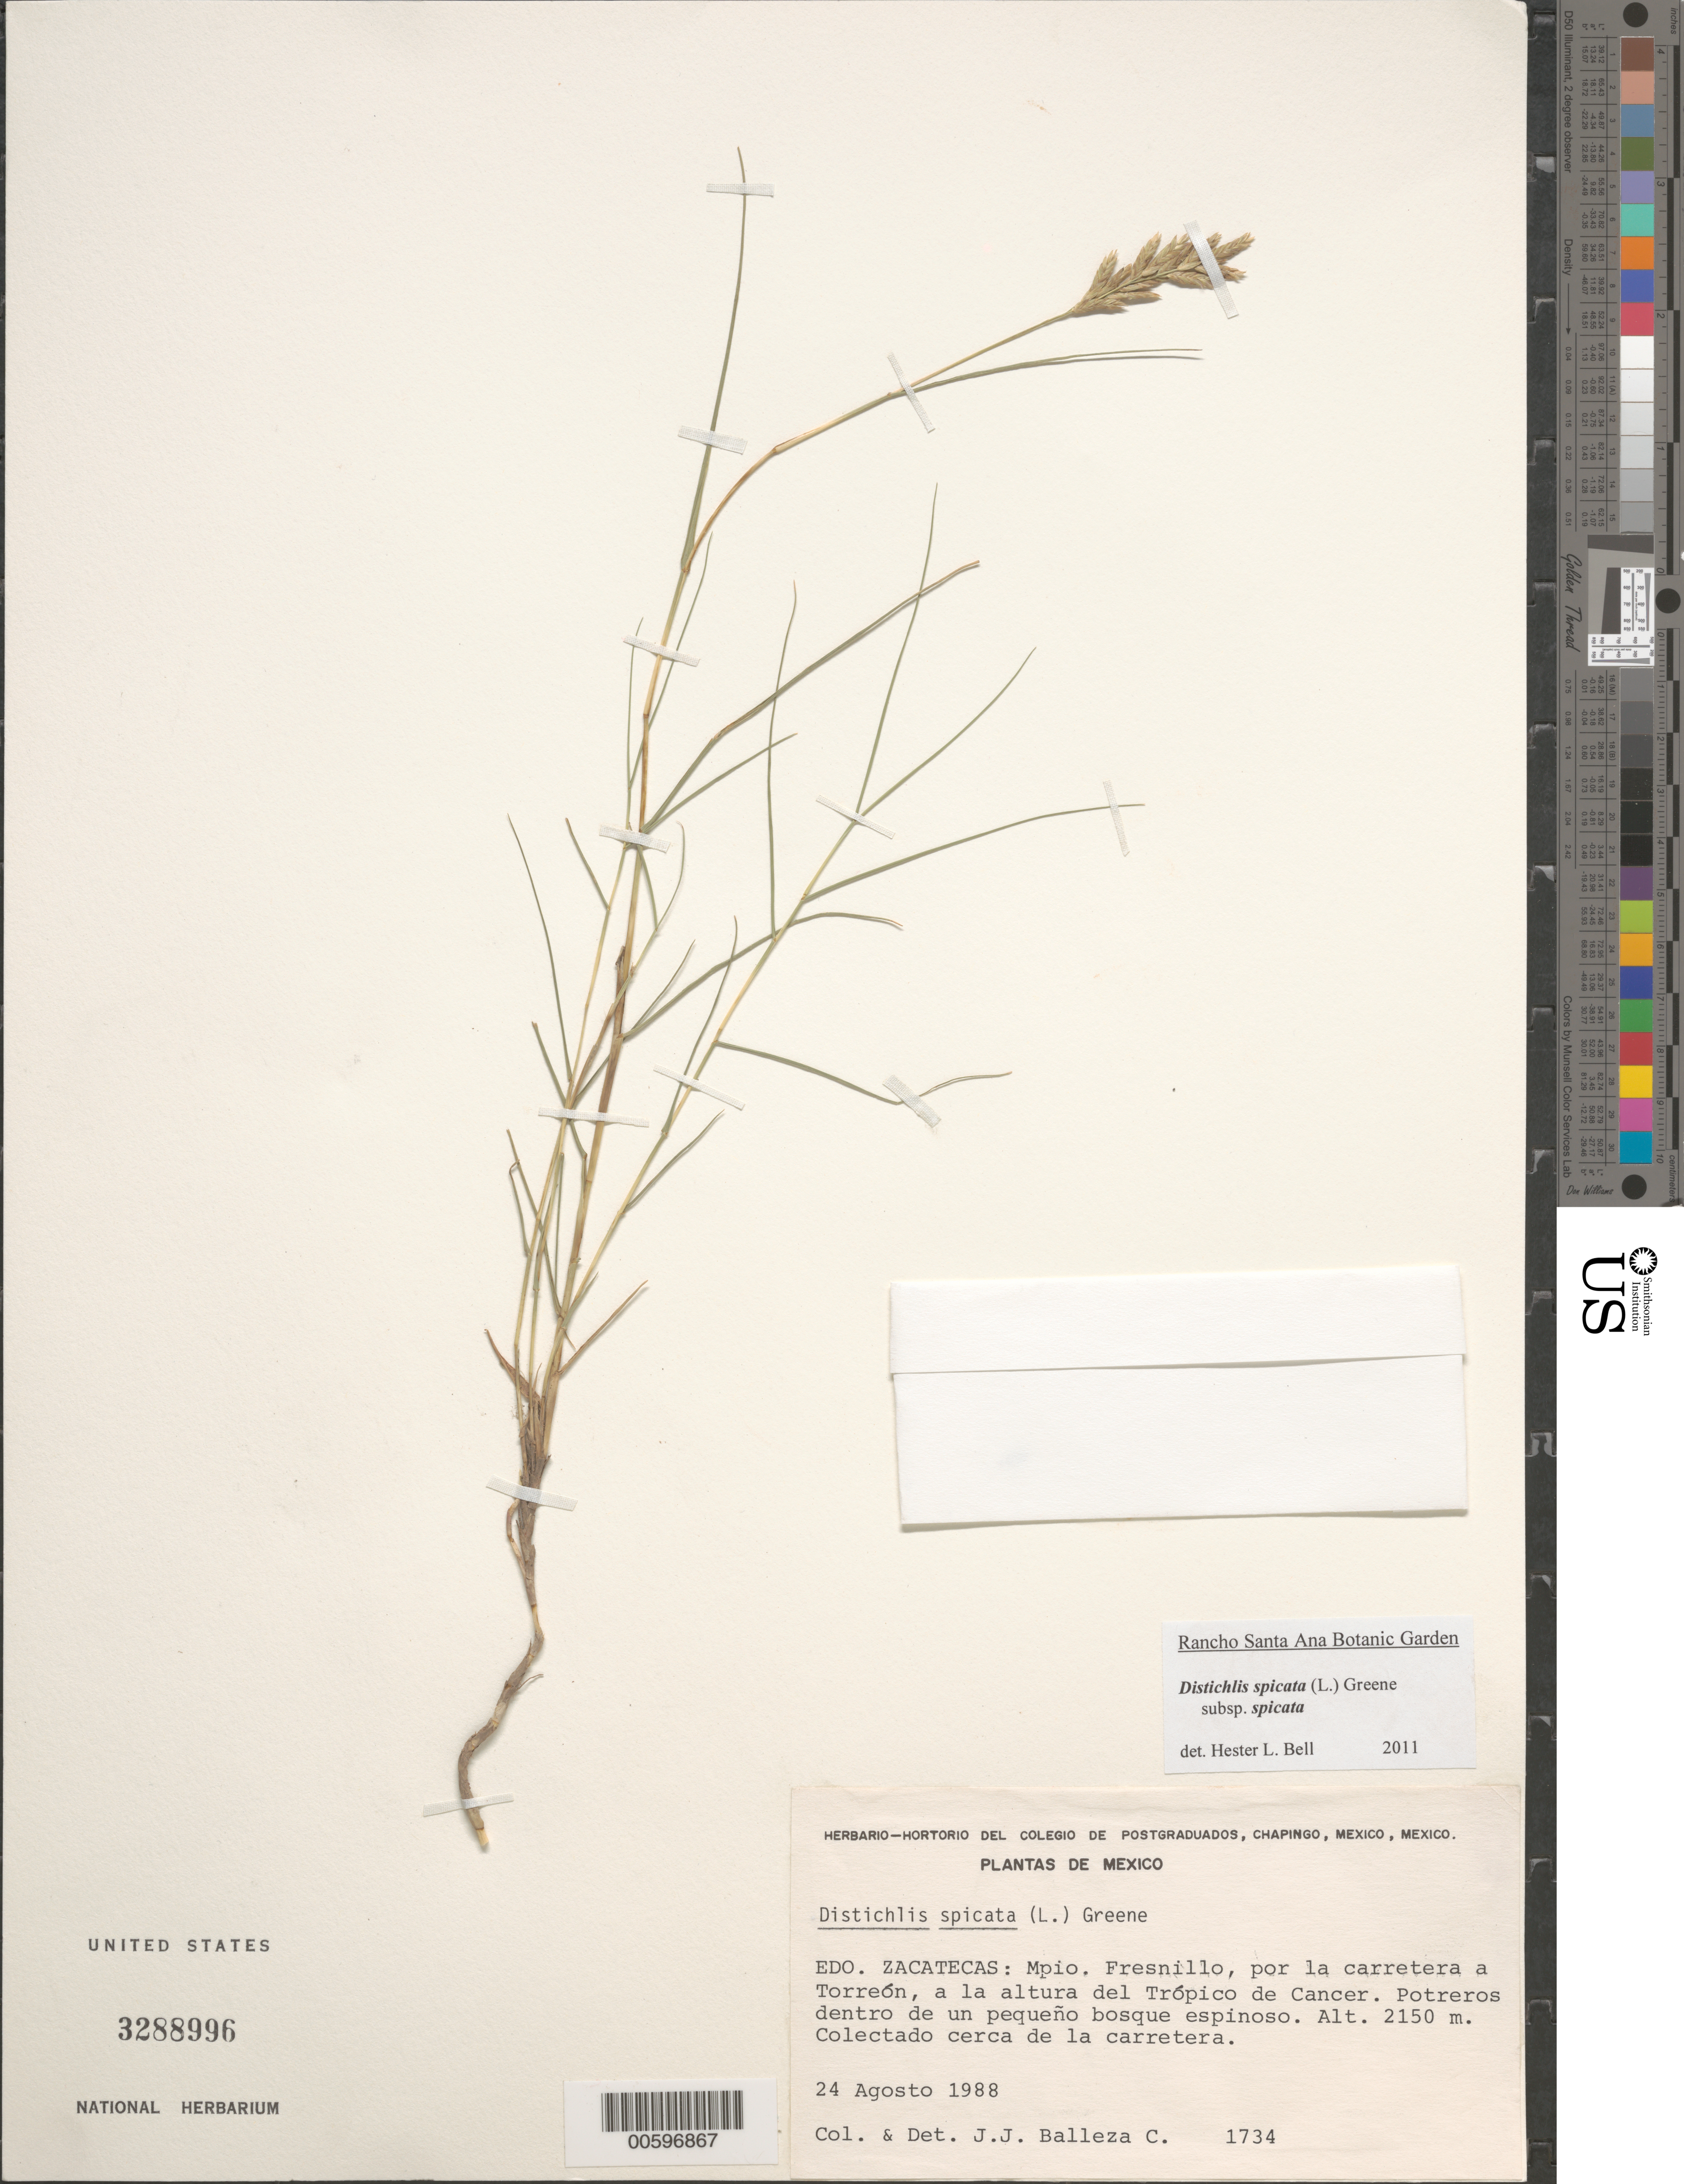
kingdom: Plantae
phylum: Tracheophyta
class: Liliopsida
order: Poales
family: Poaceae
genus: Distichlis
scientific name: Distichlis spicata subsp. spicata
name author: (L.) Greene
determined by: Bell, H. L.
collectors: J. J. Balleza C.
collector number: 1734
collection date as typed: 24 Aug 1988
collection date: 1988-08-24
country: Mexico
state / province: Zacatecas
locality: Mpio Fresnillo, por la carretera a Torre=n, a la altura del Tr=pico de Cancer. Potreros dentro de un peque±o bosque espinoso.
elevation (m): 2150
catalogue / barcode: US 3288996